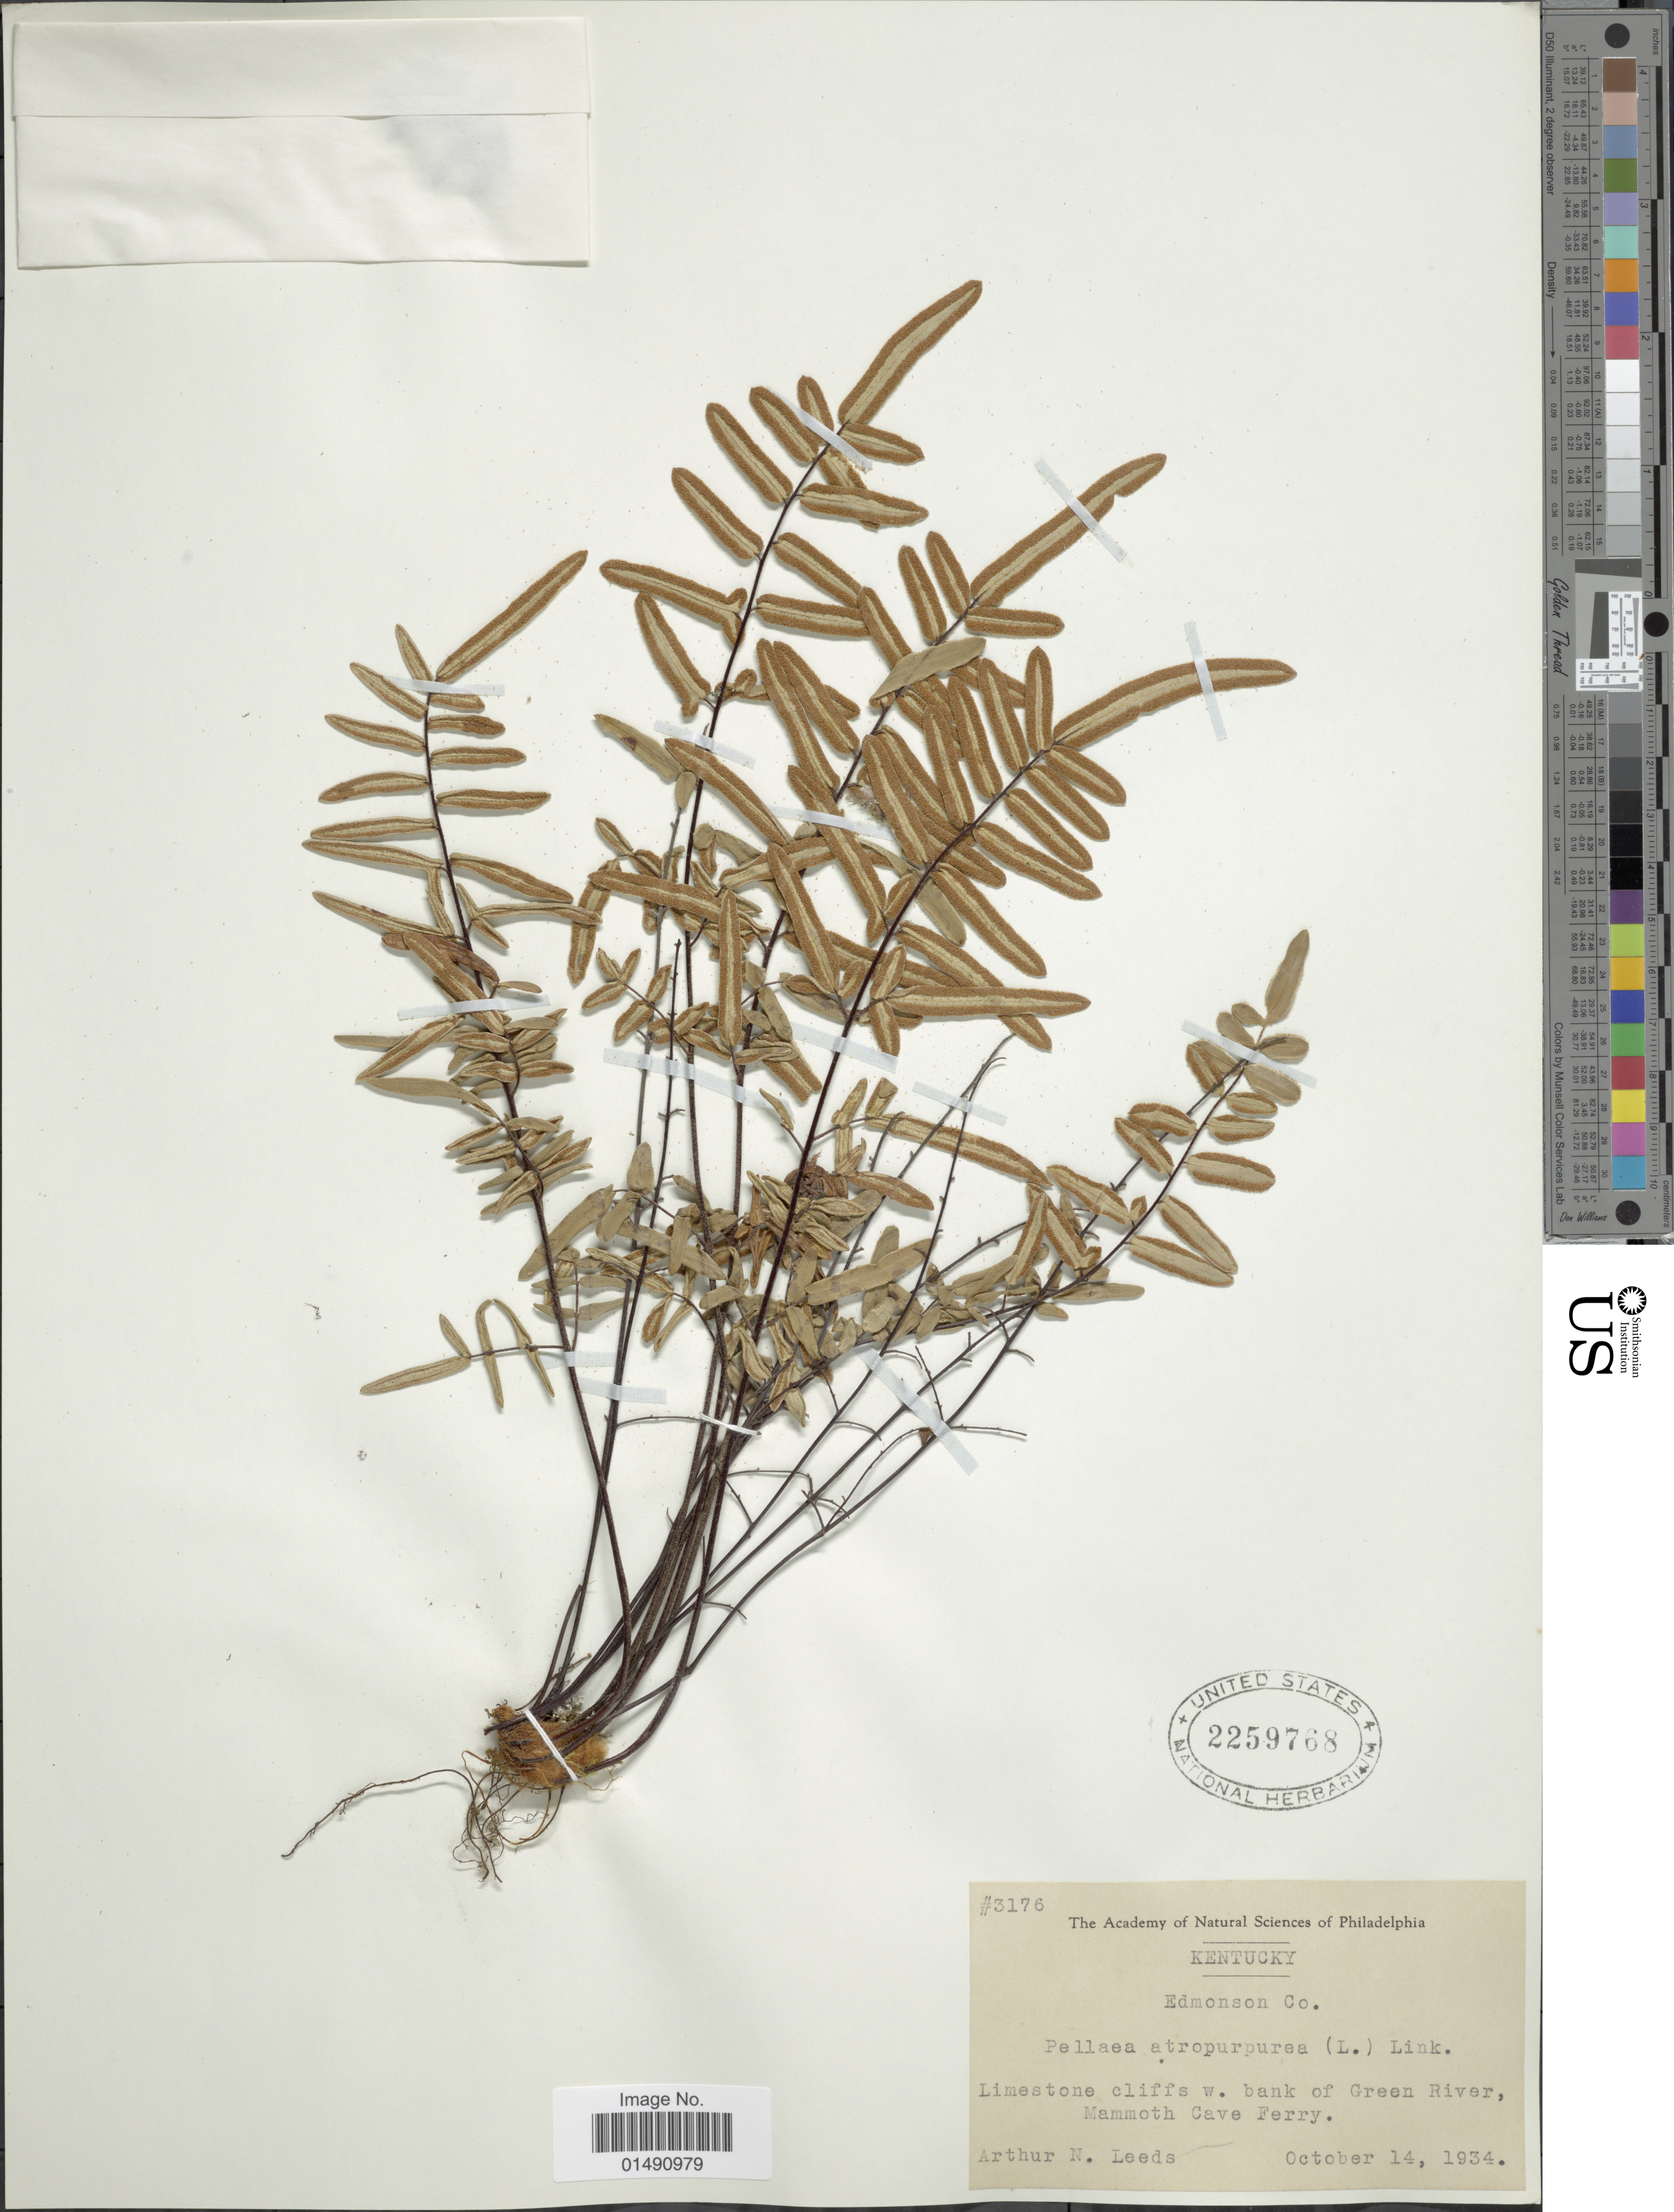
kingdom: Plantae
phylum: Tracheophyta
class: Polypodiopsida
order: Polypodiales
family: Pteridaceae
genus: Pellaea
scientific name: Pellaea atropurpurea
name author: (L.) Link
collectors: A. N. Leeds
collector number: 3176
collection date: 1934-10-14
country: United States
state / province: Kentucky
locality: Edmonson Co, Limestone cliffs w. bank of Green River, Mamoth Cave Ferry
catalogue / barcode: US 2259768